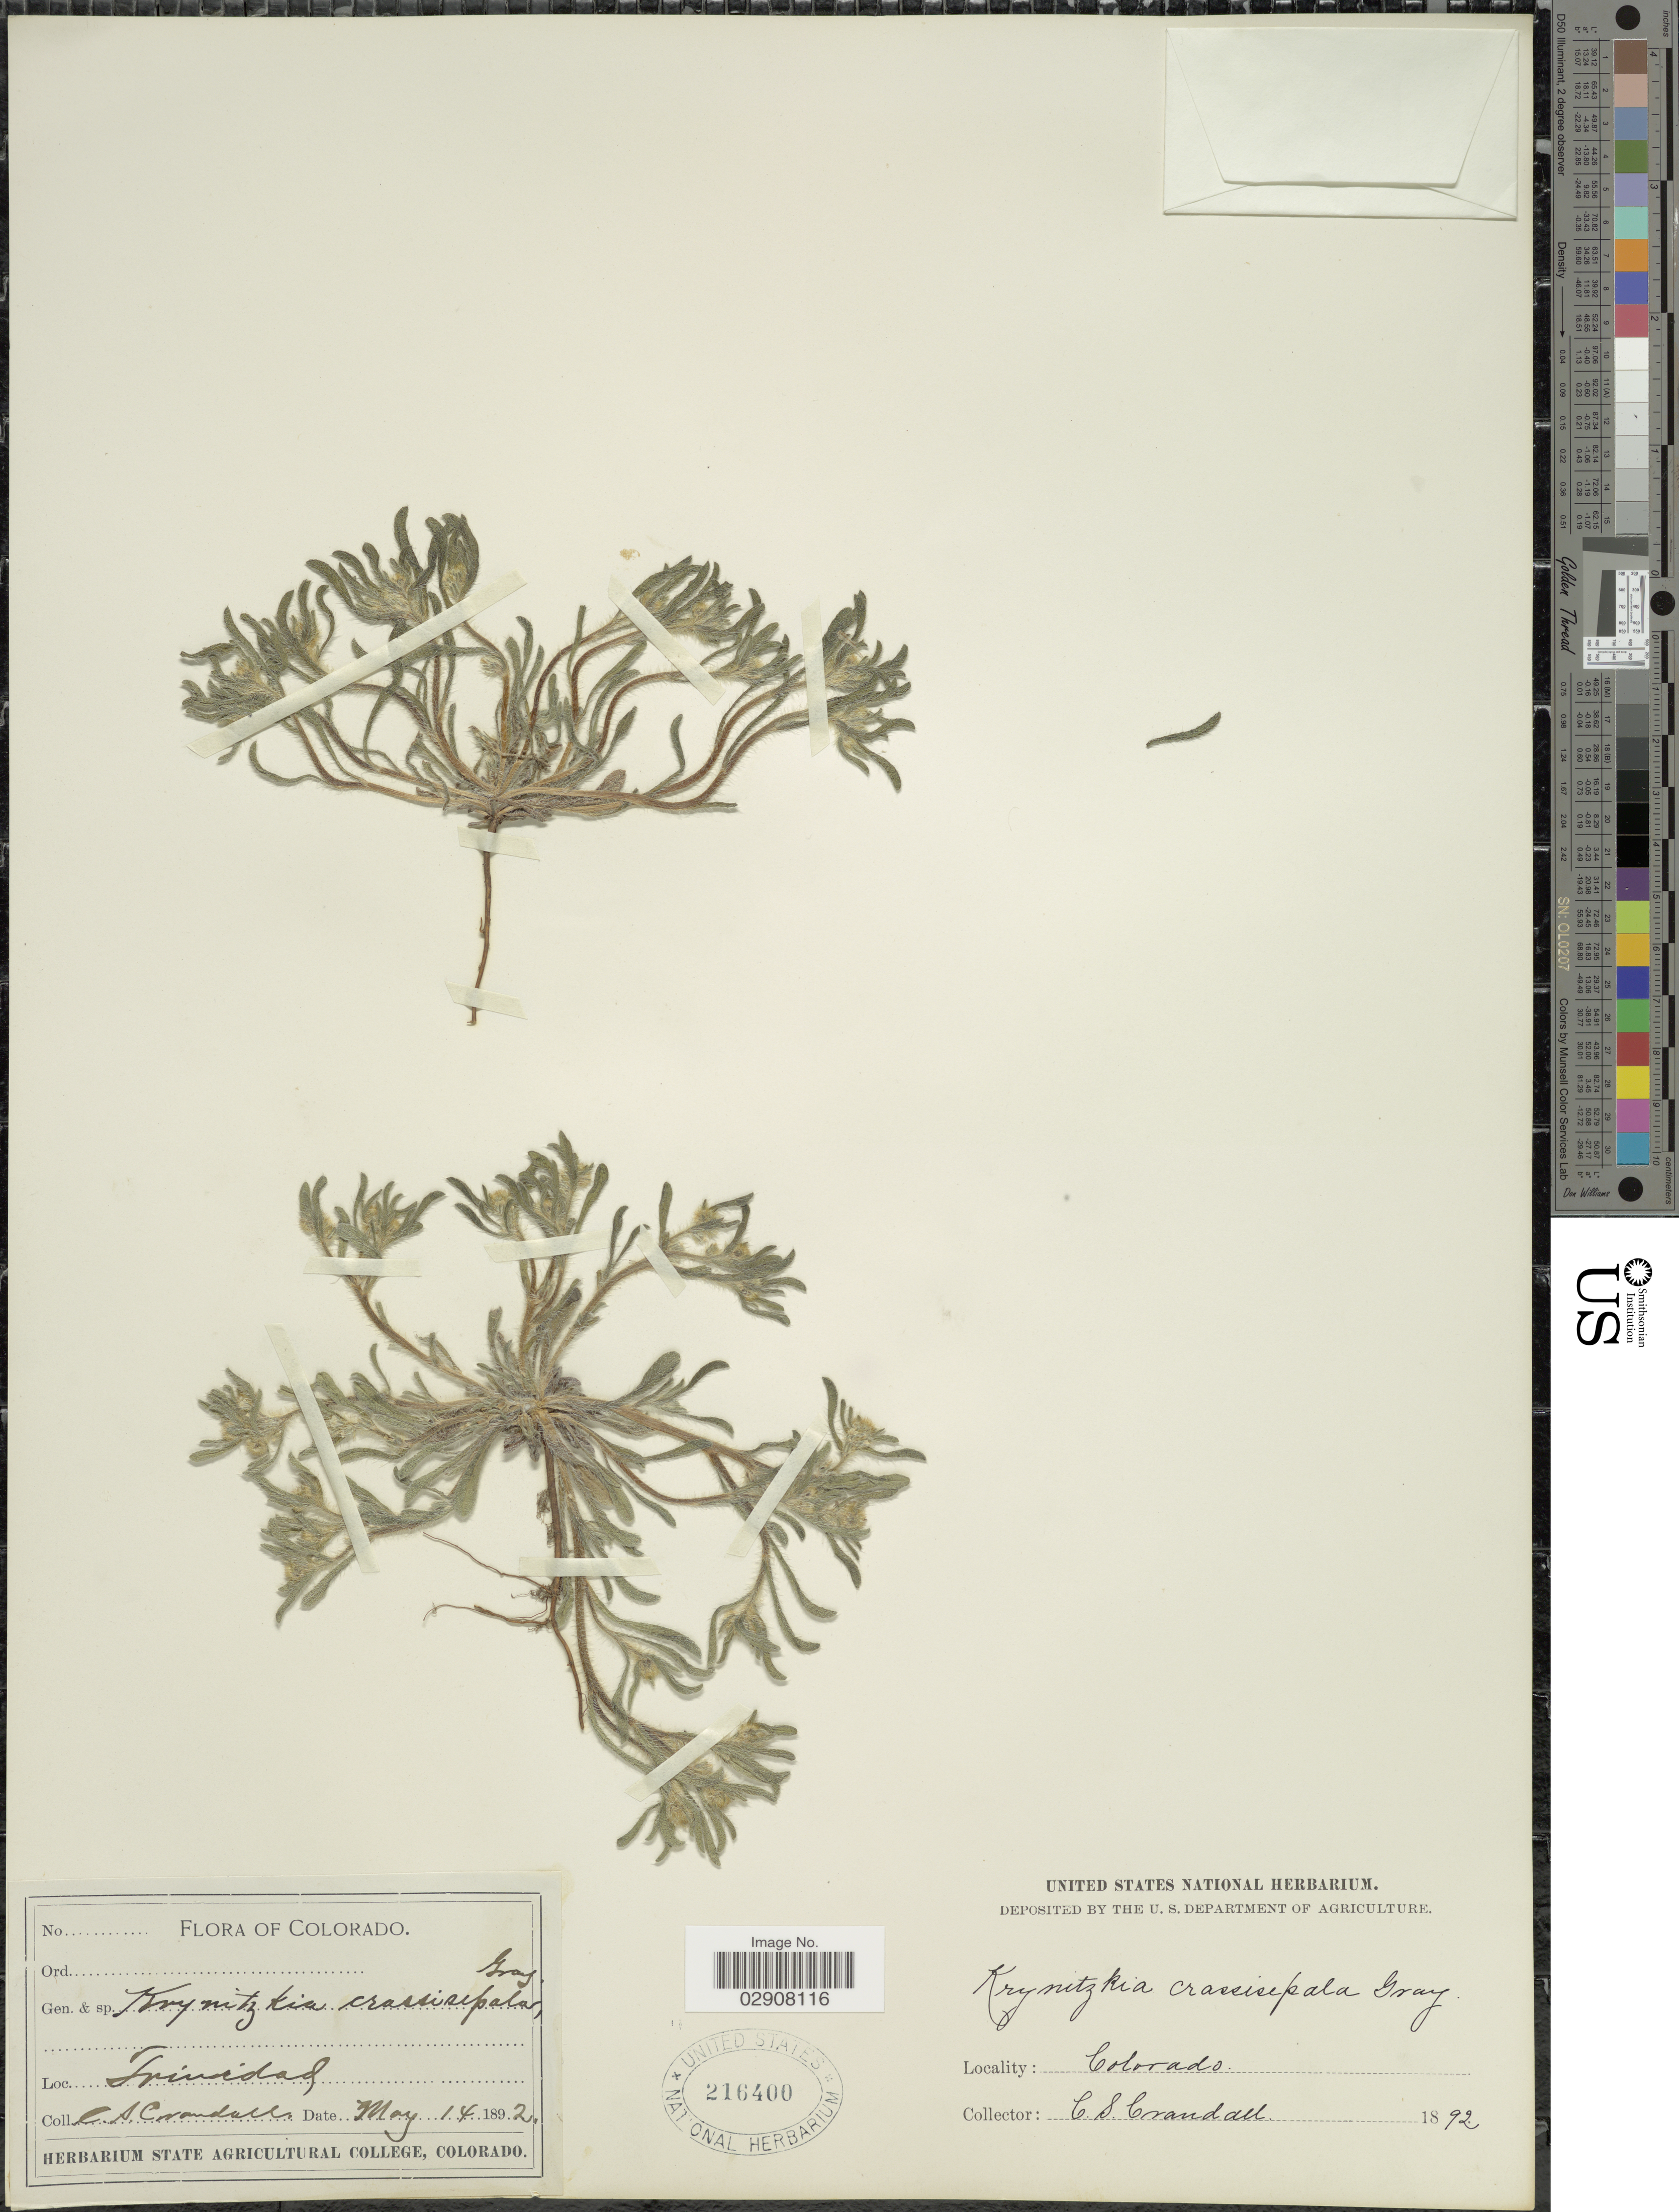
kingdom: Plantae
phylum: Tracheophyta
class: Magnoliopsida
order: Boraginales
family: Boraginaceae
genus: Cryptantha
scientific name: Cryptantha minima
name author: Rydb.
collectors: C. Grandall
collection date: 1892-05-14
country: United States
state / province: Colorado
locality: Trinidad.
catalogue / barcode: US 216400